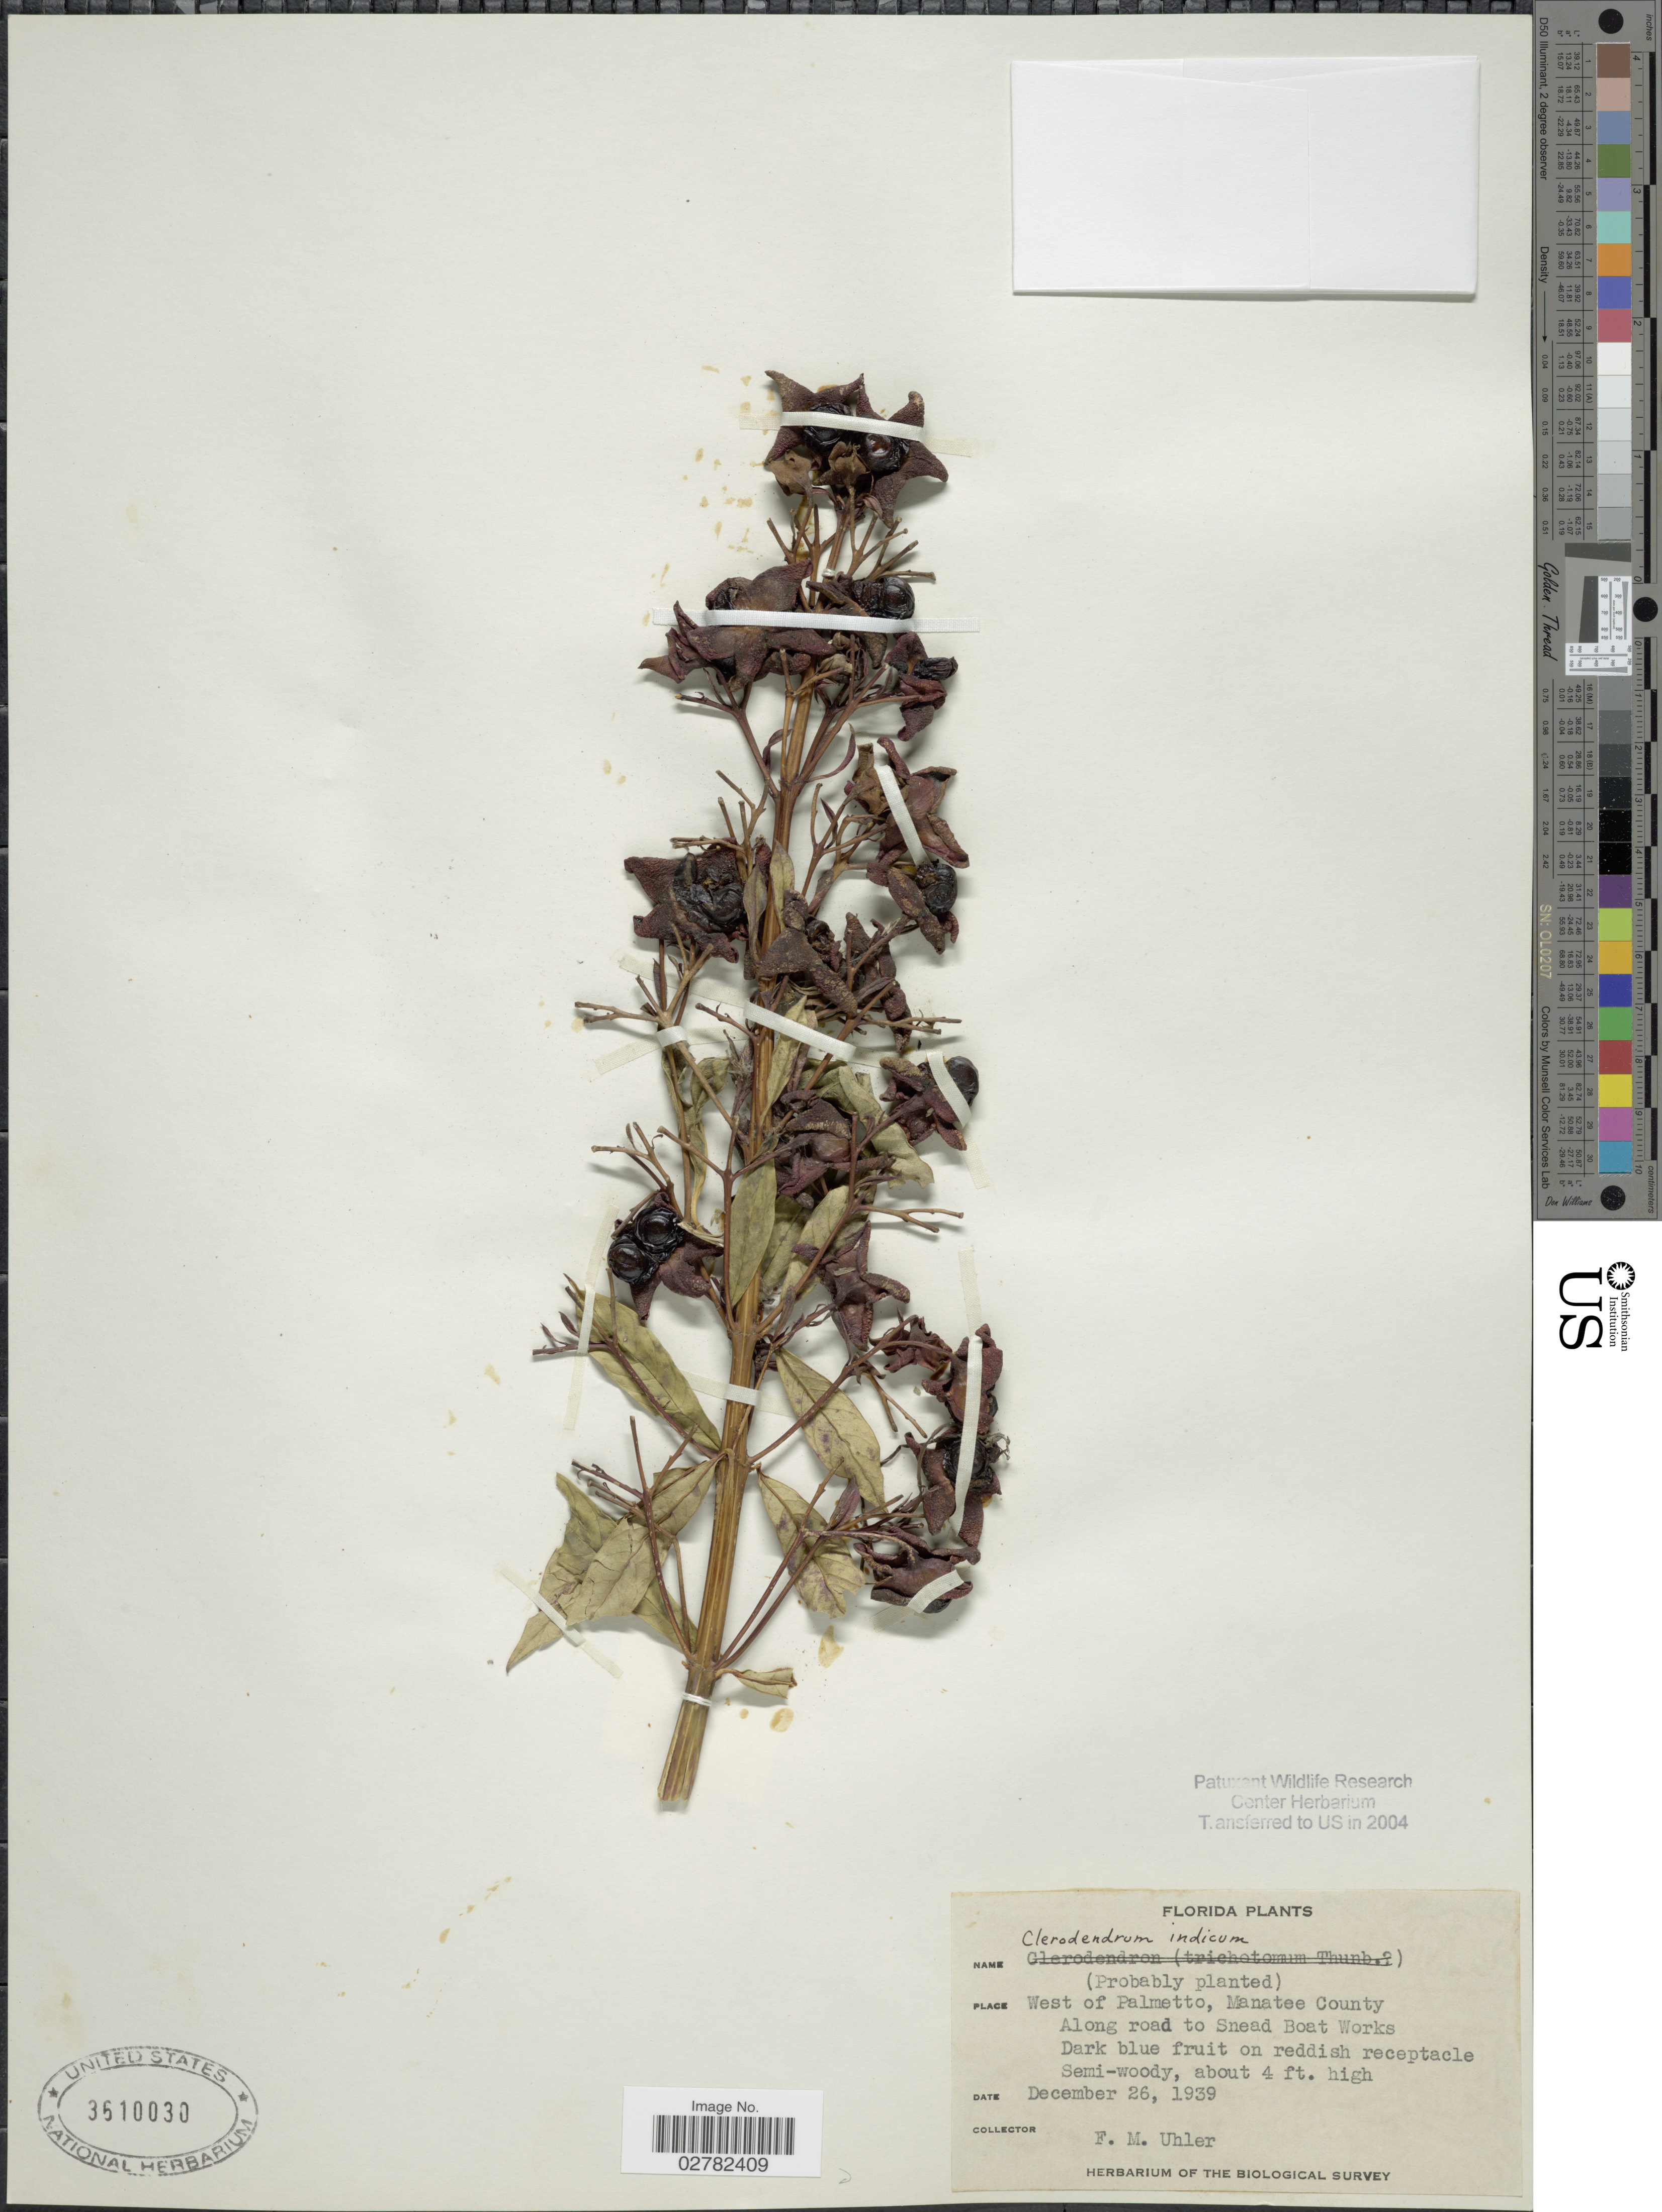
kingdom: Plantae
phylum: Tracheophyta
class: Magnoliopsida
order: Lamiales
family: Lamiaceae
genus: Clerodendrum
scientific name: Clerodendrum indicum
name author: (L.) Kuntze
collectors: F. M. Uhler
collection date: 1939-12-26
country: United States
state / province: Florida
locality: West of Palmetto, Manatee County, Along road to Snead Boat Works.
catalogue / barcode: US 3610030